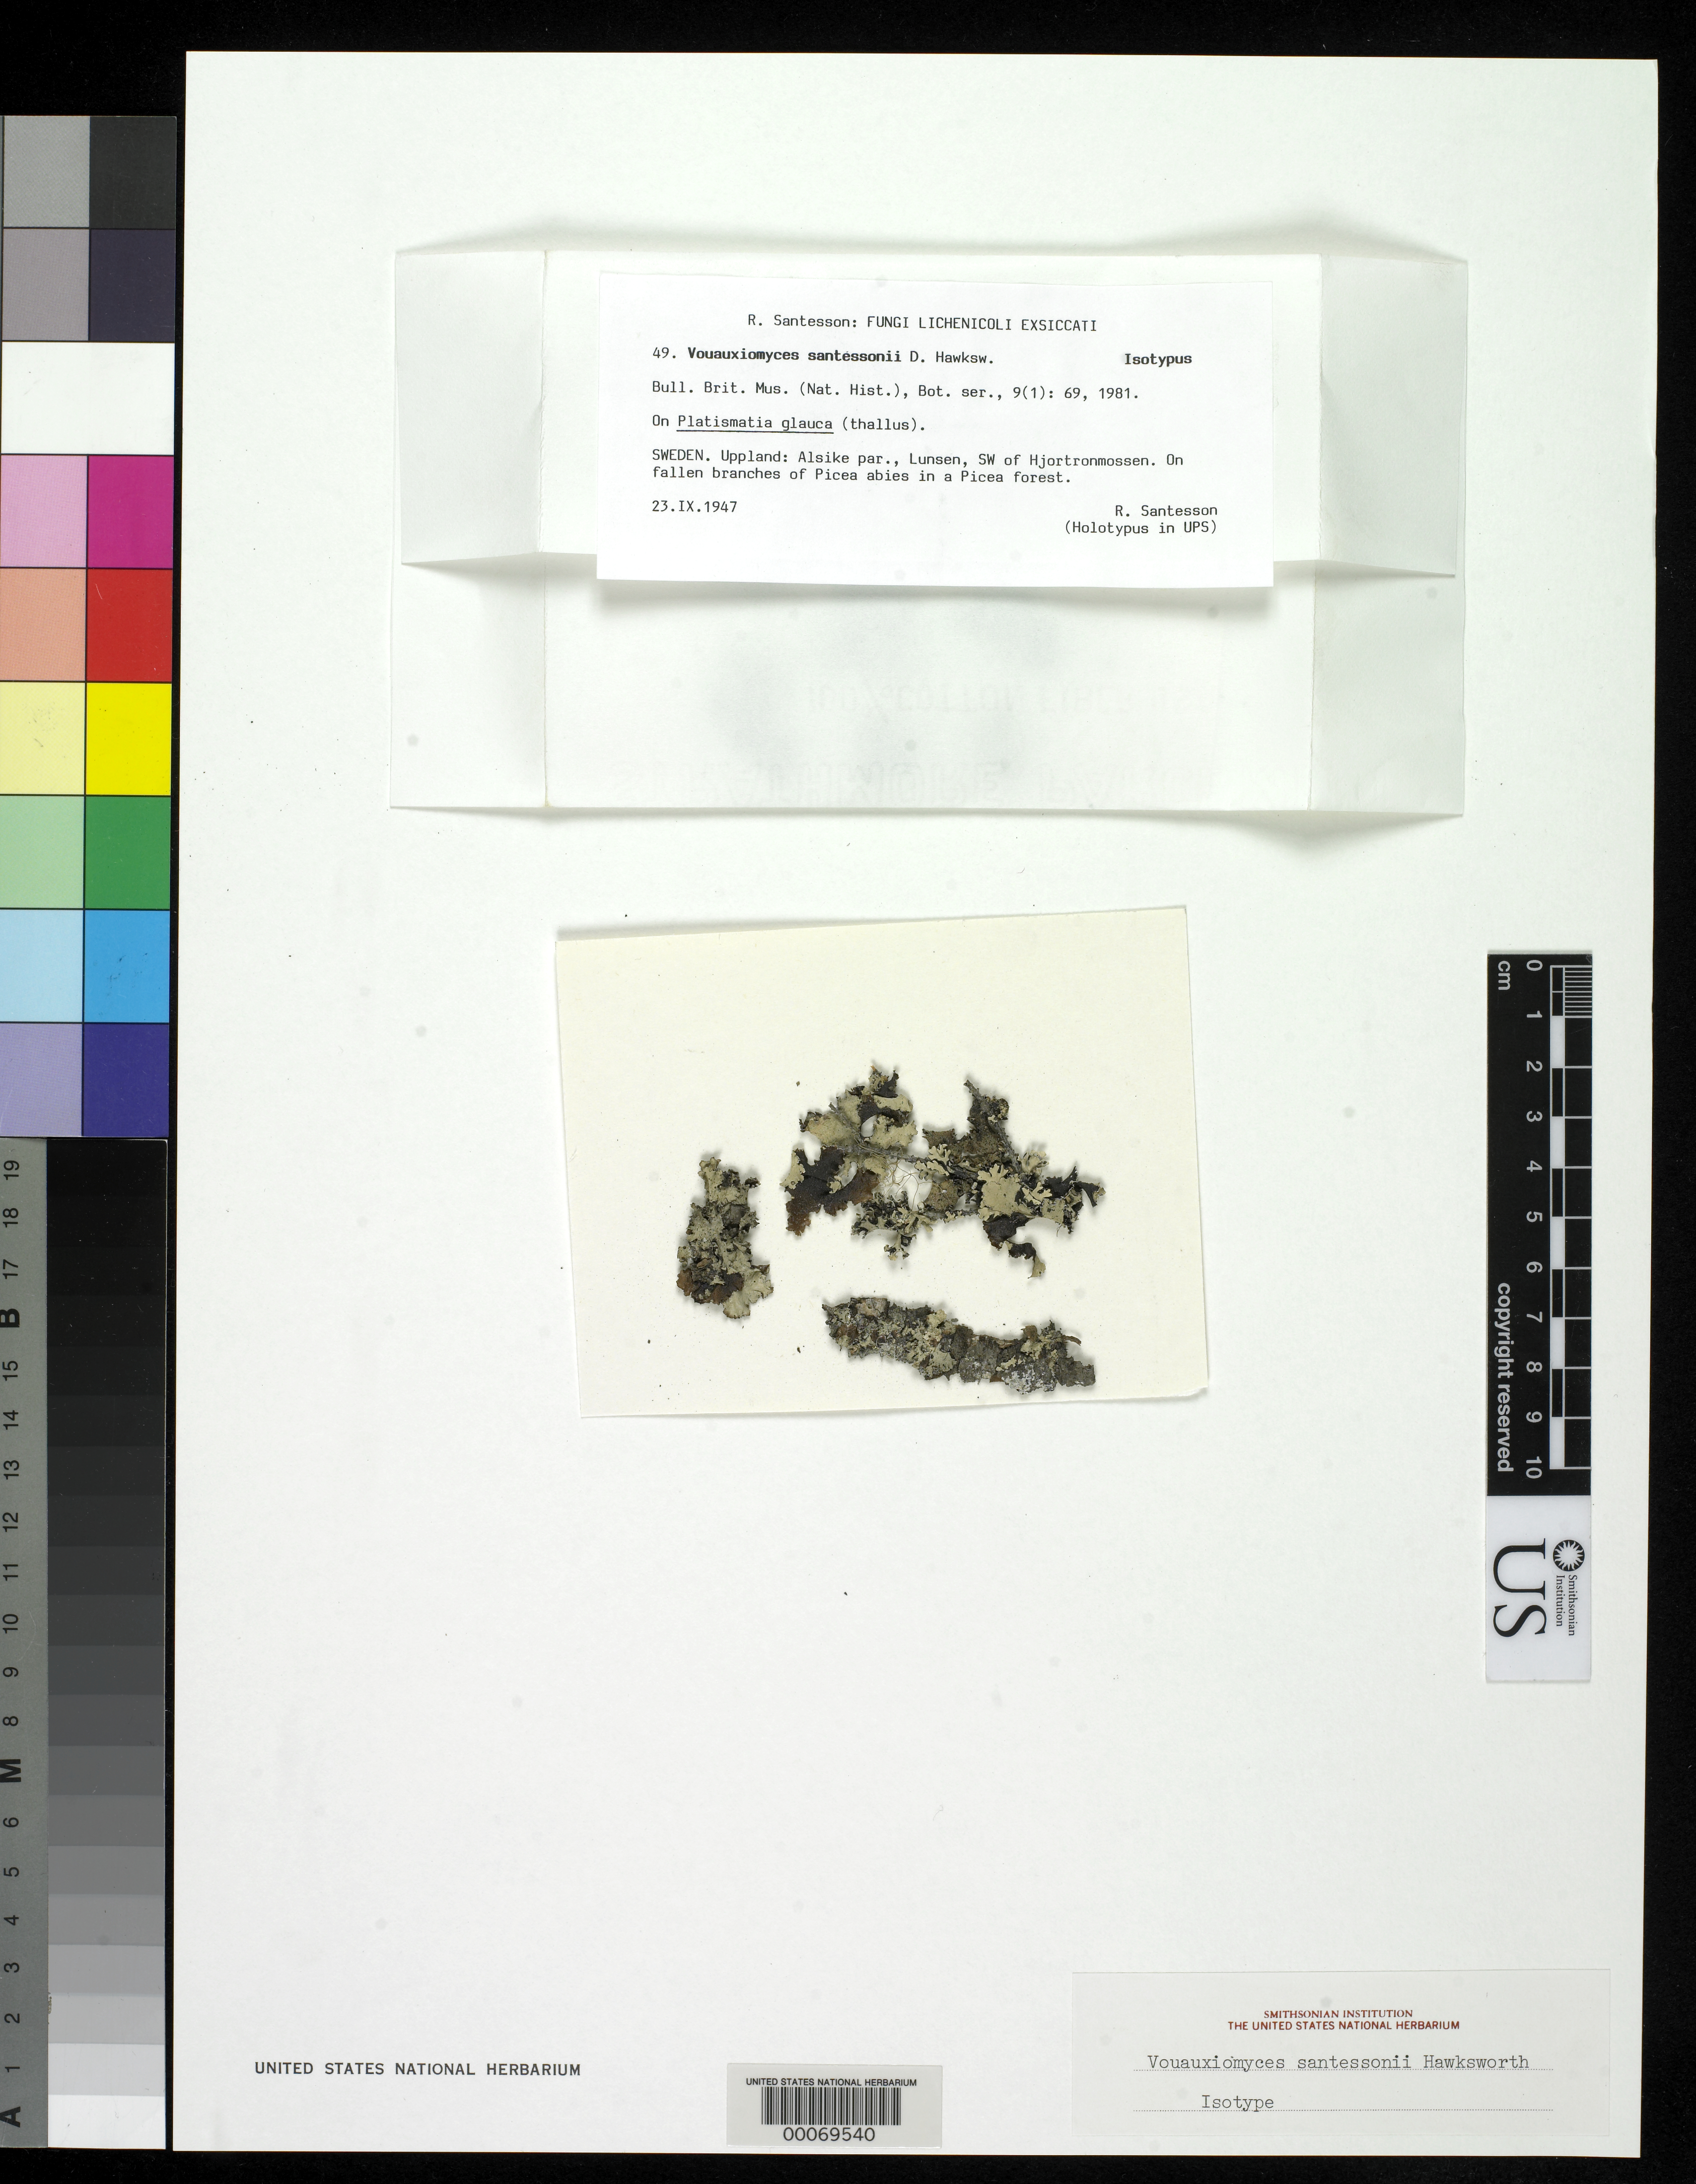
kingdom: Fungi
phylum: Ascomycota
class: Dothideomycetes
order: Pleosporales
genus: Vouauxiomyces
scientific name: Vouauxiomyces santessonii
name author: D.Hawksw.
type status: Isotype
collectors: R. Santesson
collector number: Sant. Fungi Lich. Exs. 49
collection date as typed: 23 Sep 1947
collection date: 1947-09-23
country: Sweden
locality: Uppland, Alsike Par., Lunsen, SW of Hjortronmossen.